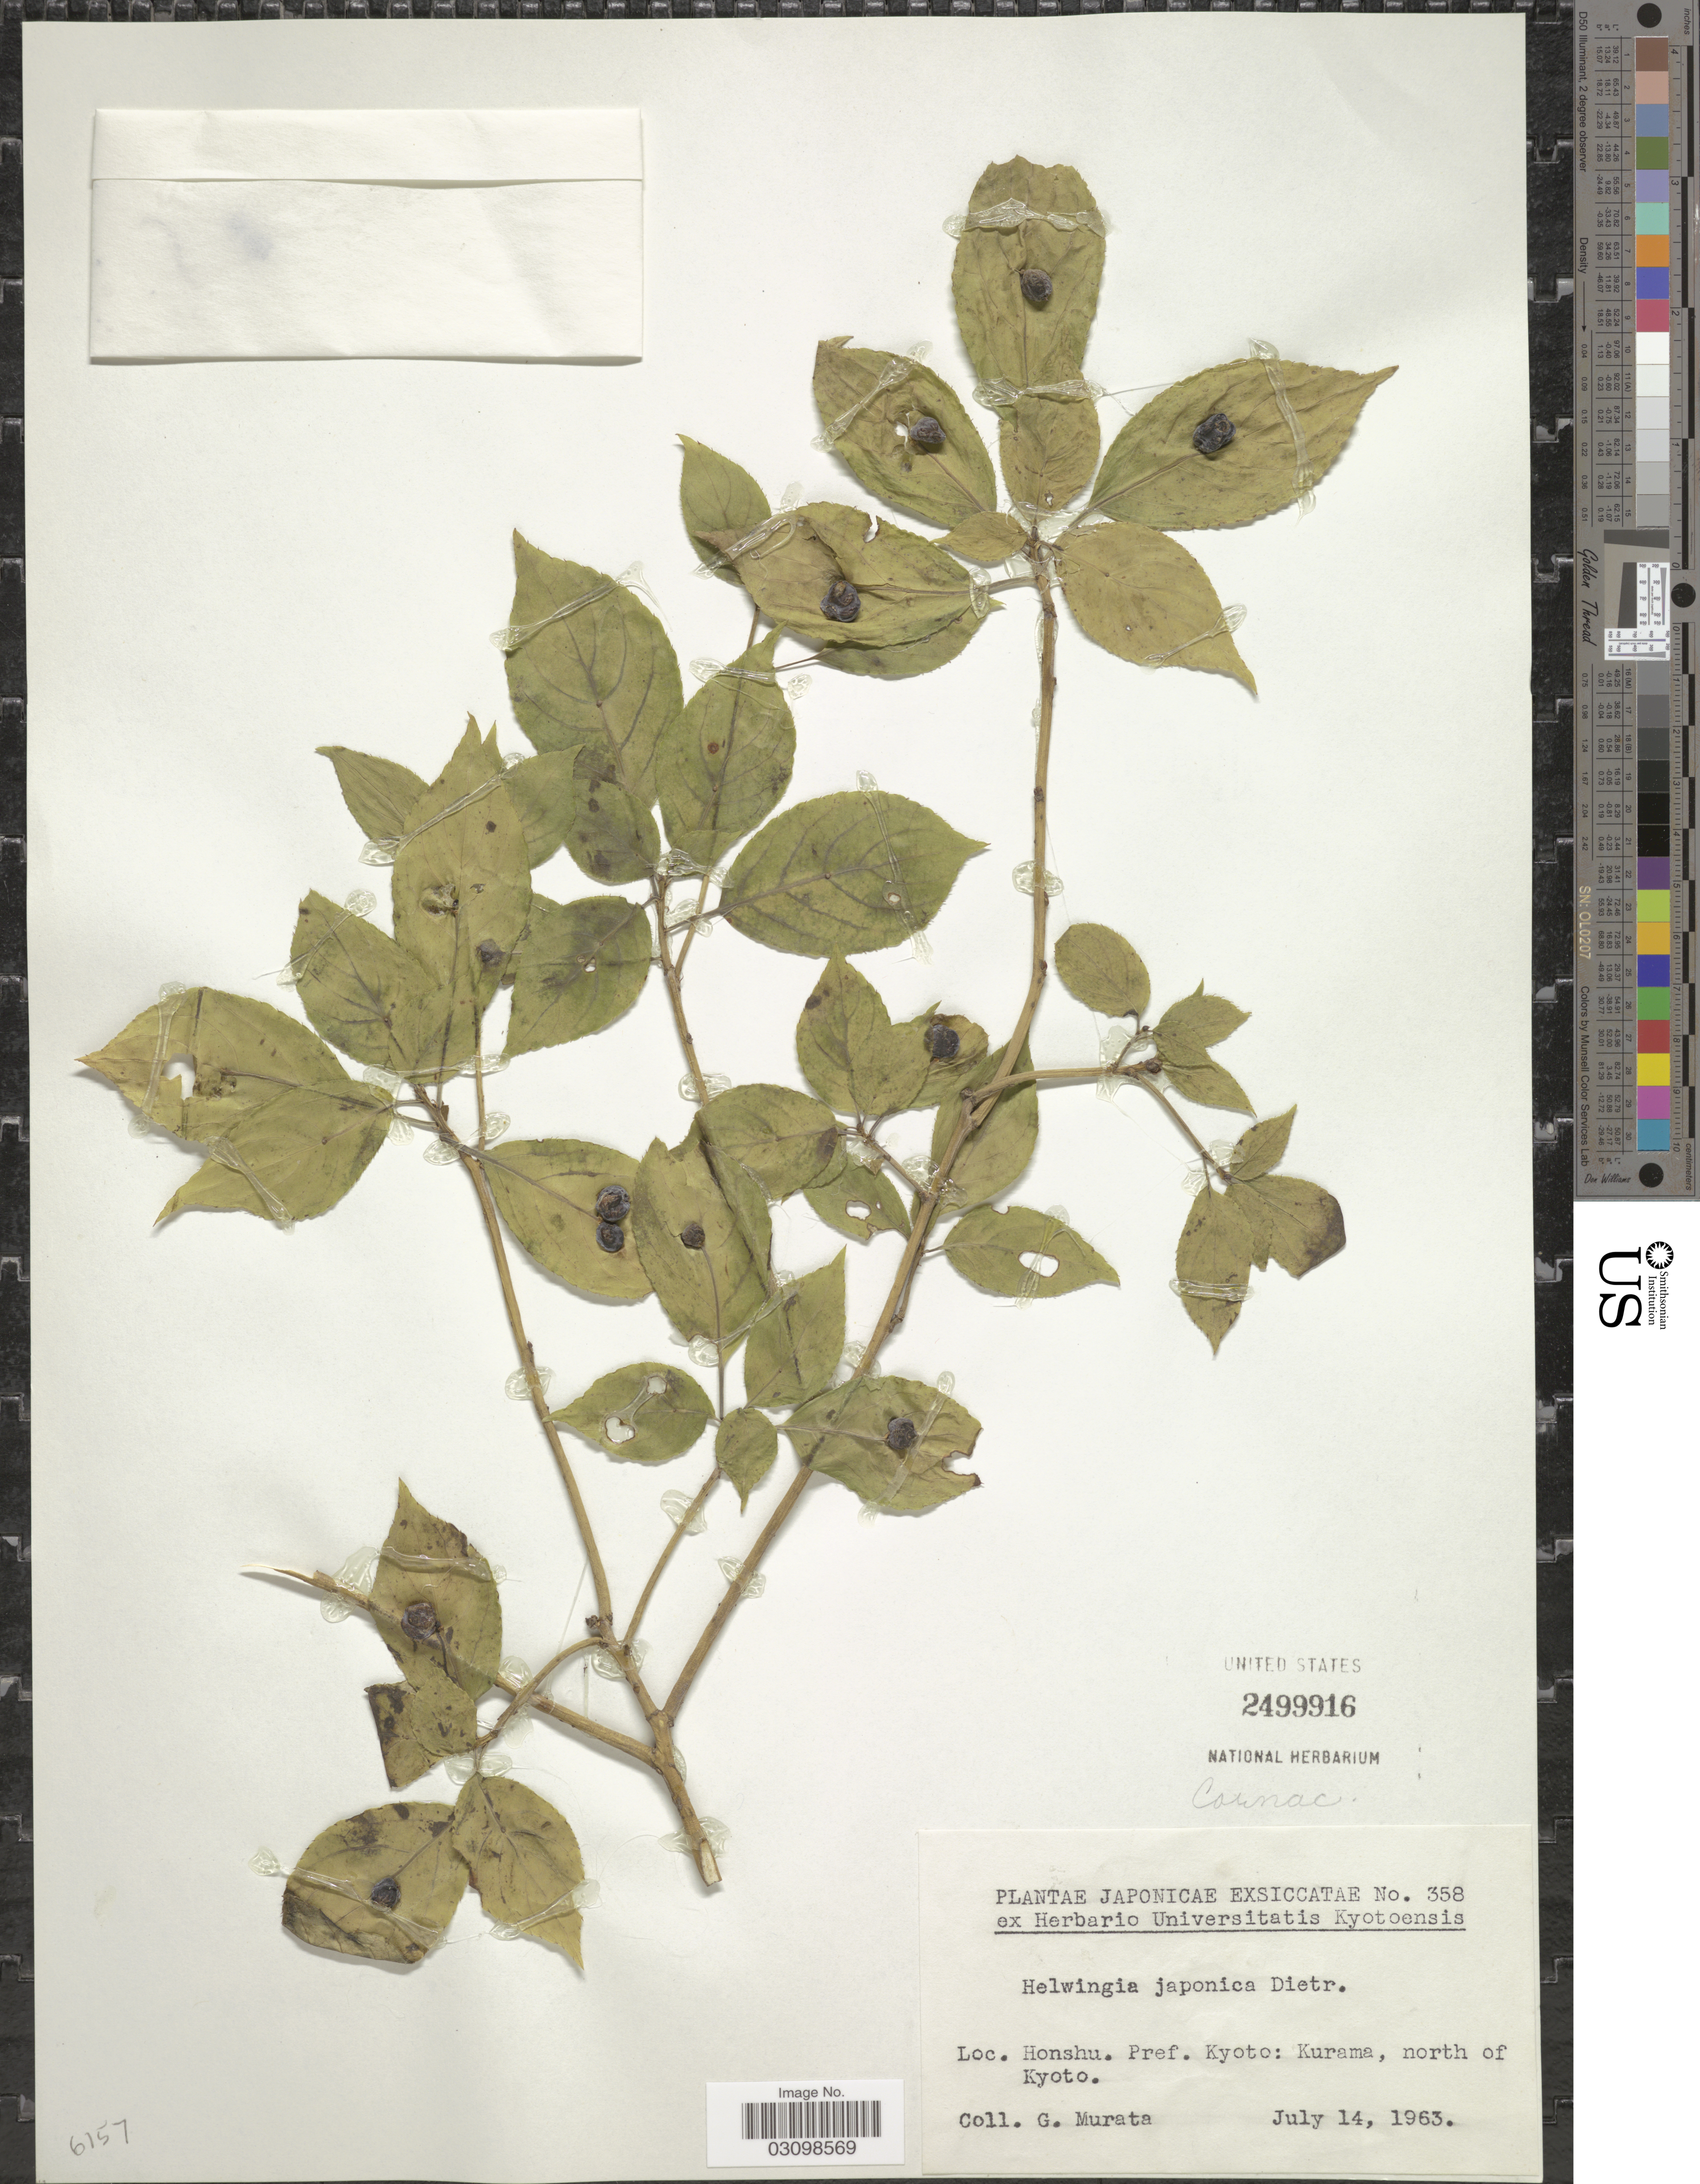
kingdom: Plantae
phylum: Tracheophyta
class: Magnoliopsida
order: Aquifoliales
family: Helwingiaceae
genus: Helwingia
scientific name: Helwingia japonica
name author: (Thunb.) Dietr.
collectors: G. Murata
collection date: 1963-07-14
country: Japan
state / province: Kyoto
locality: Honshu. Pref. Kyoto: Kurama, north of Kyoto.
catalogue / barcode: US 2499916